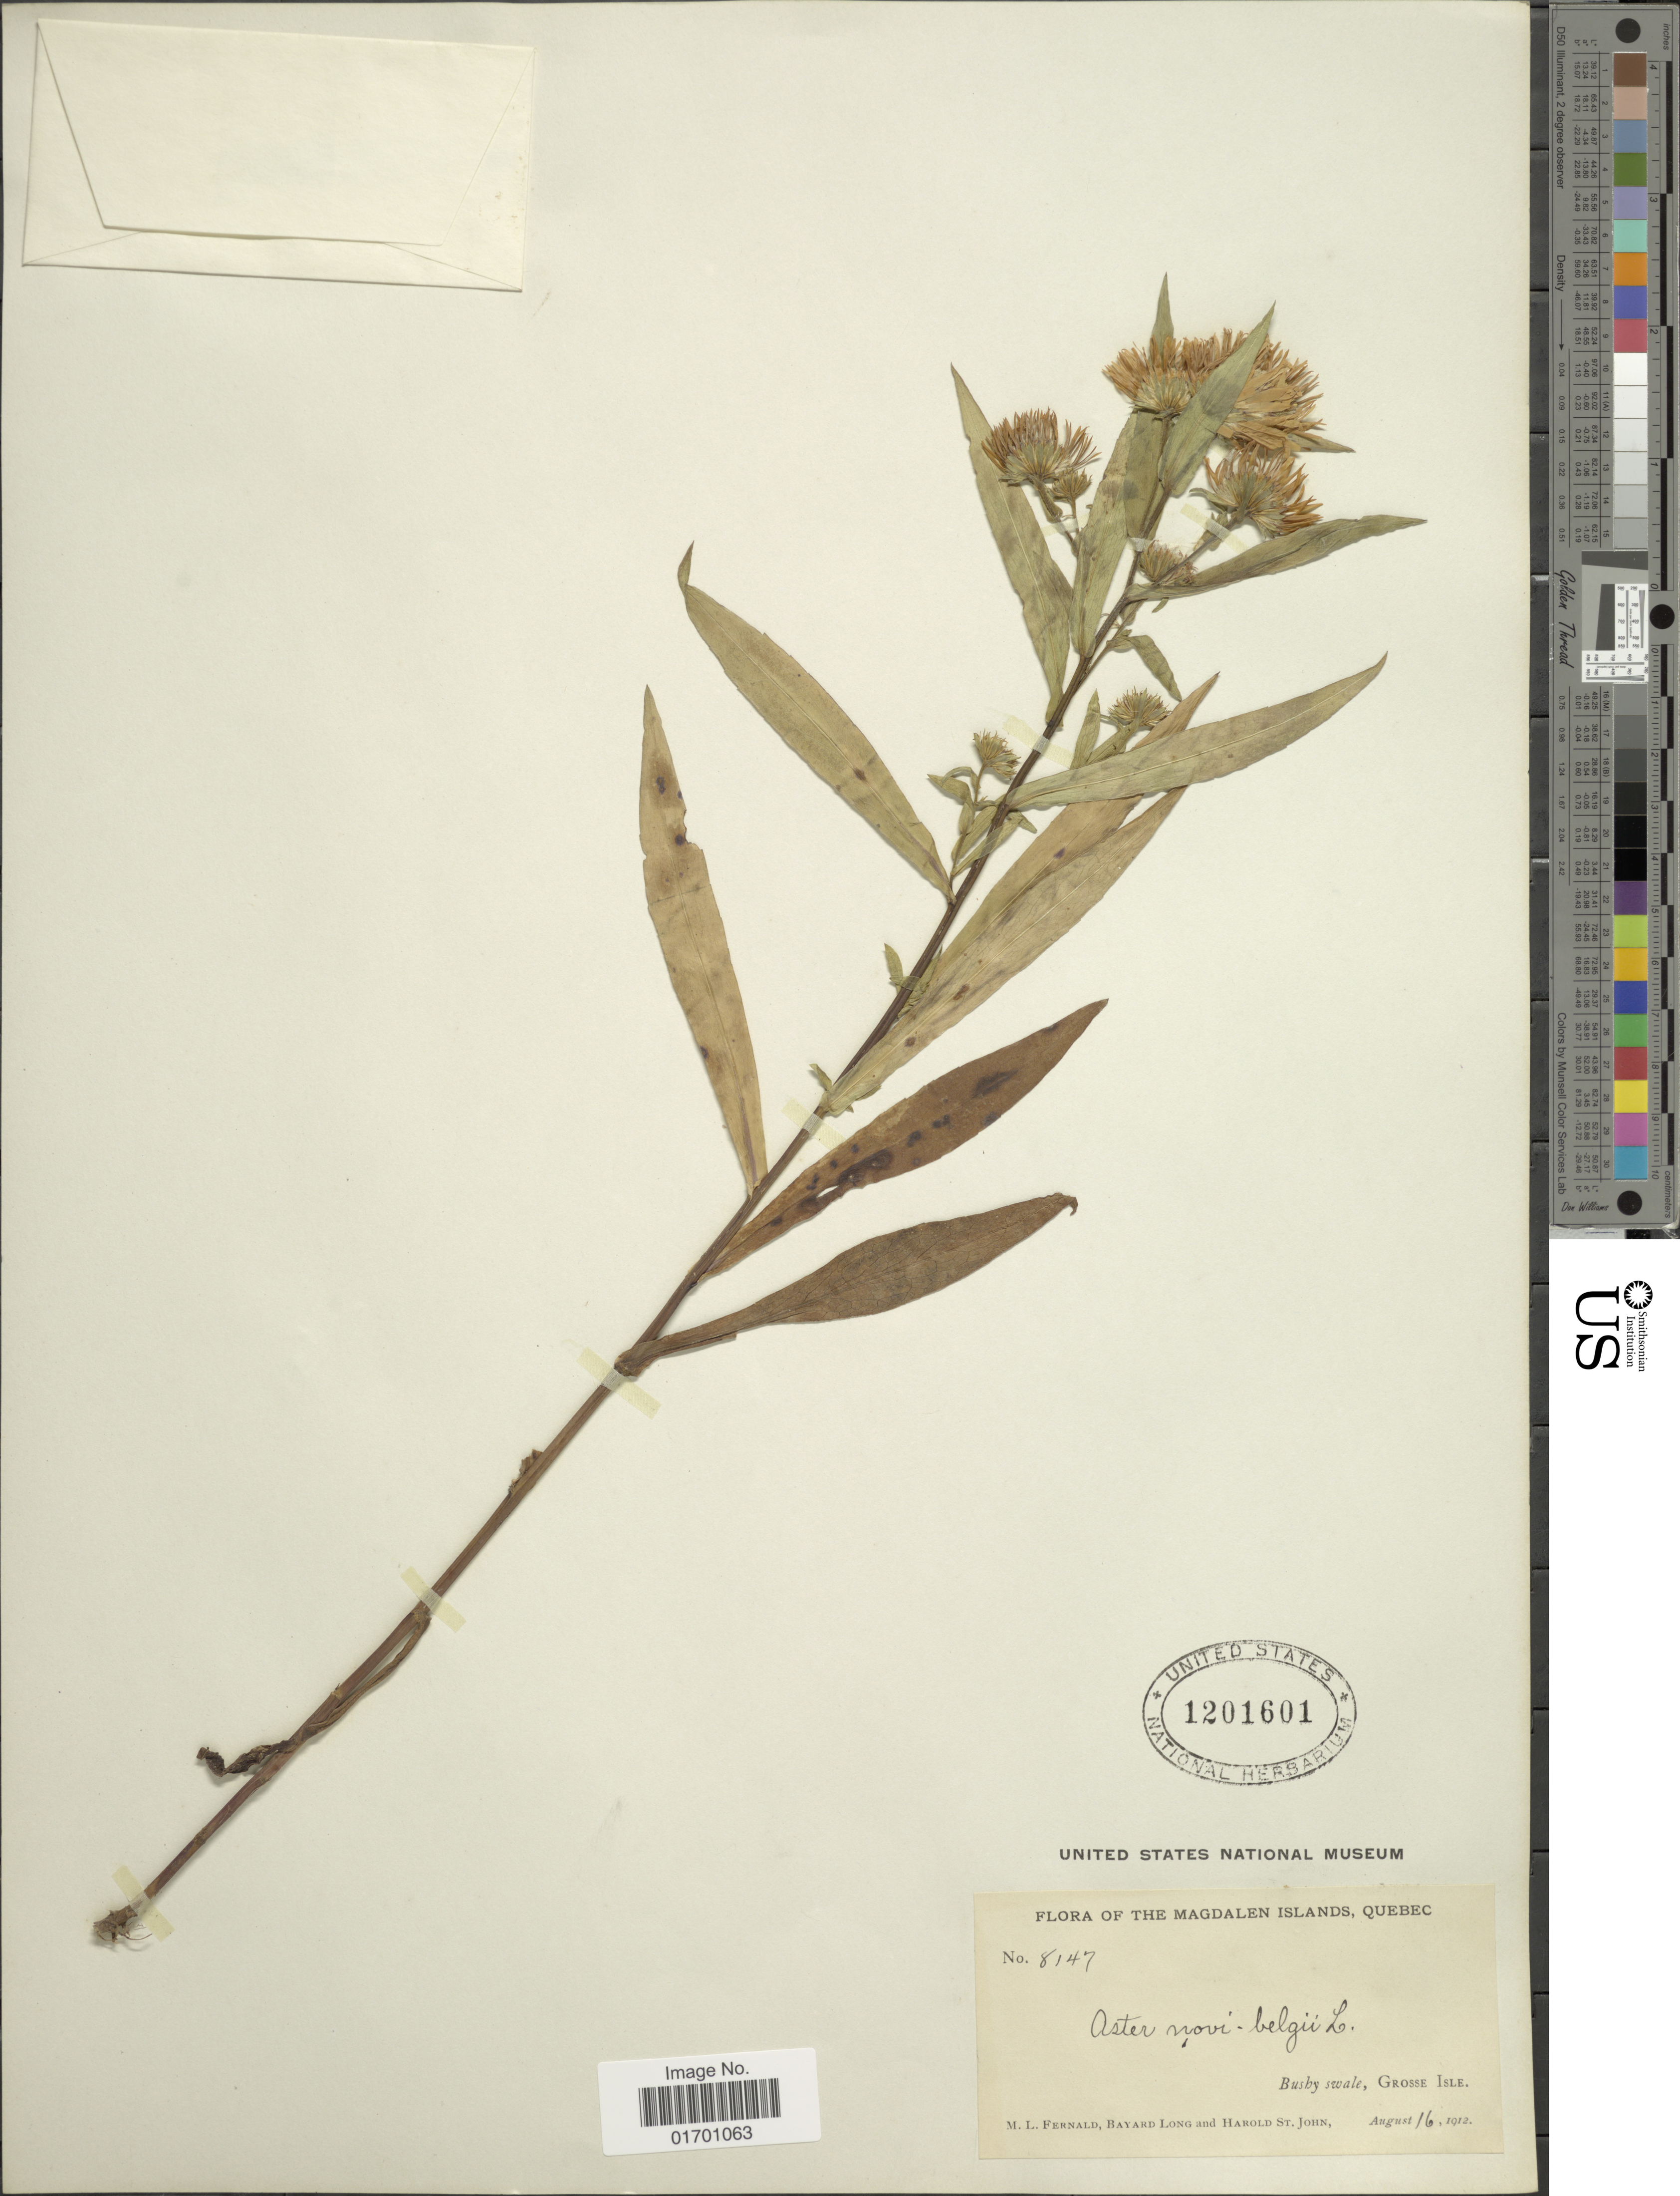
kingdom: Plantae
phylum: Tracheophyta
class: Magnoliopsida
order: Asterales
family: Asteraceae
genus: Symphyotrichum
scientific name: Symphyotrichum novi-belgii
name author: (L.) G.L. Nesom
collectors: M. L. Fernald, B. Long & H. St. John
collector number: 8147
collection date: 1912-08-16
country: Canada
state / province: Quebec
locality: The Magdalen Islands. Busby swale, Grosse Isle.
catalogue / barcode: US 1201601